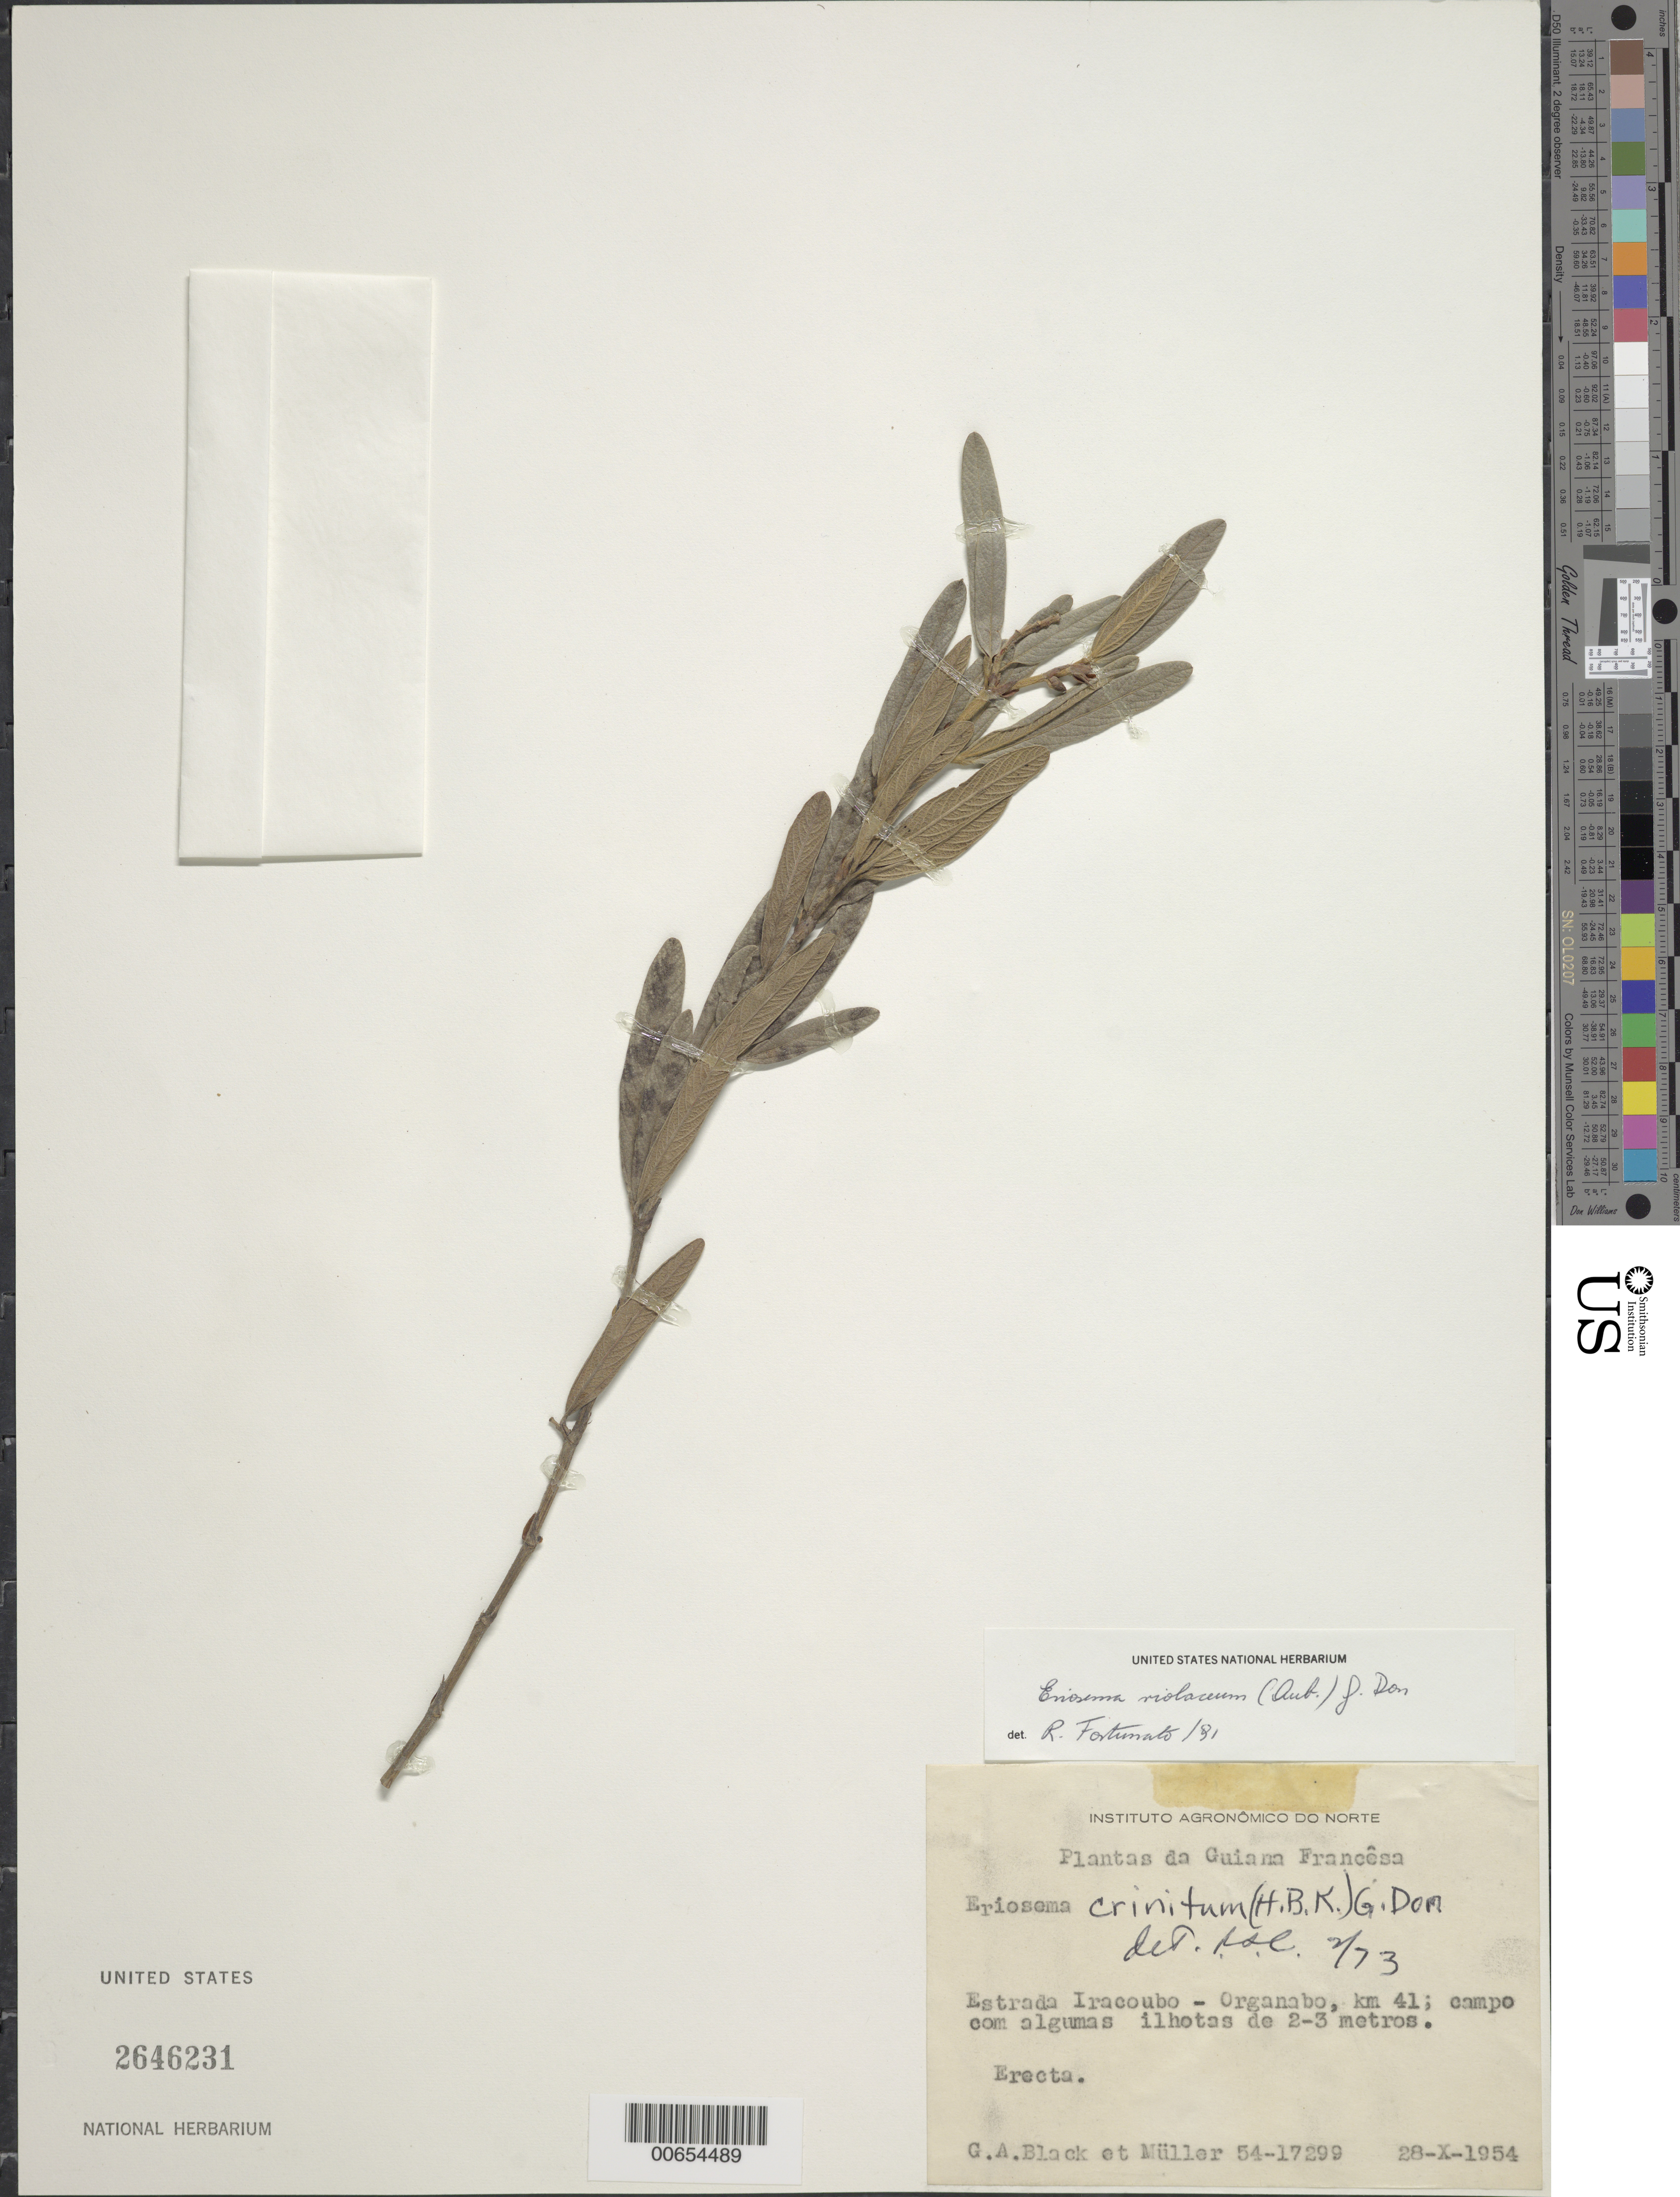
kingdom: Plantae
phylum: Tracheophyta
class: Magnoliopsida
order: Fabales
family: Fabaceae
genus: Eriosema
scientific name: Eriosema violaceum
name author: (Aubl.) G. Don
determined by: Fortunato, R. H.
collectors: G. A. Black & -- Müller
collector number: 54 17299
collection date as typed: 28-Oct-54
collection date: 1954-10-28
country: French Guiana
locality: Estrada Iracoubo-Organabo, km 41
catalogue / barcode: US 2646231